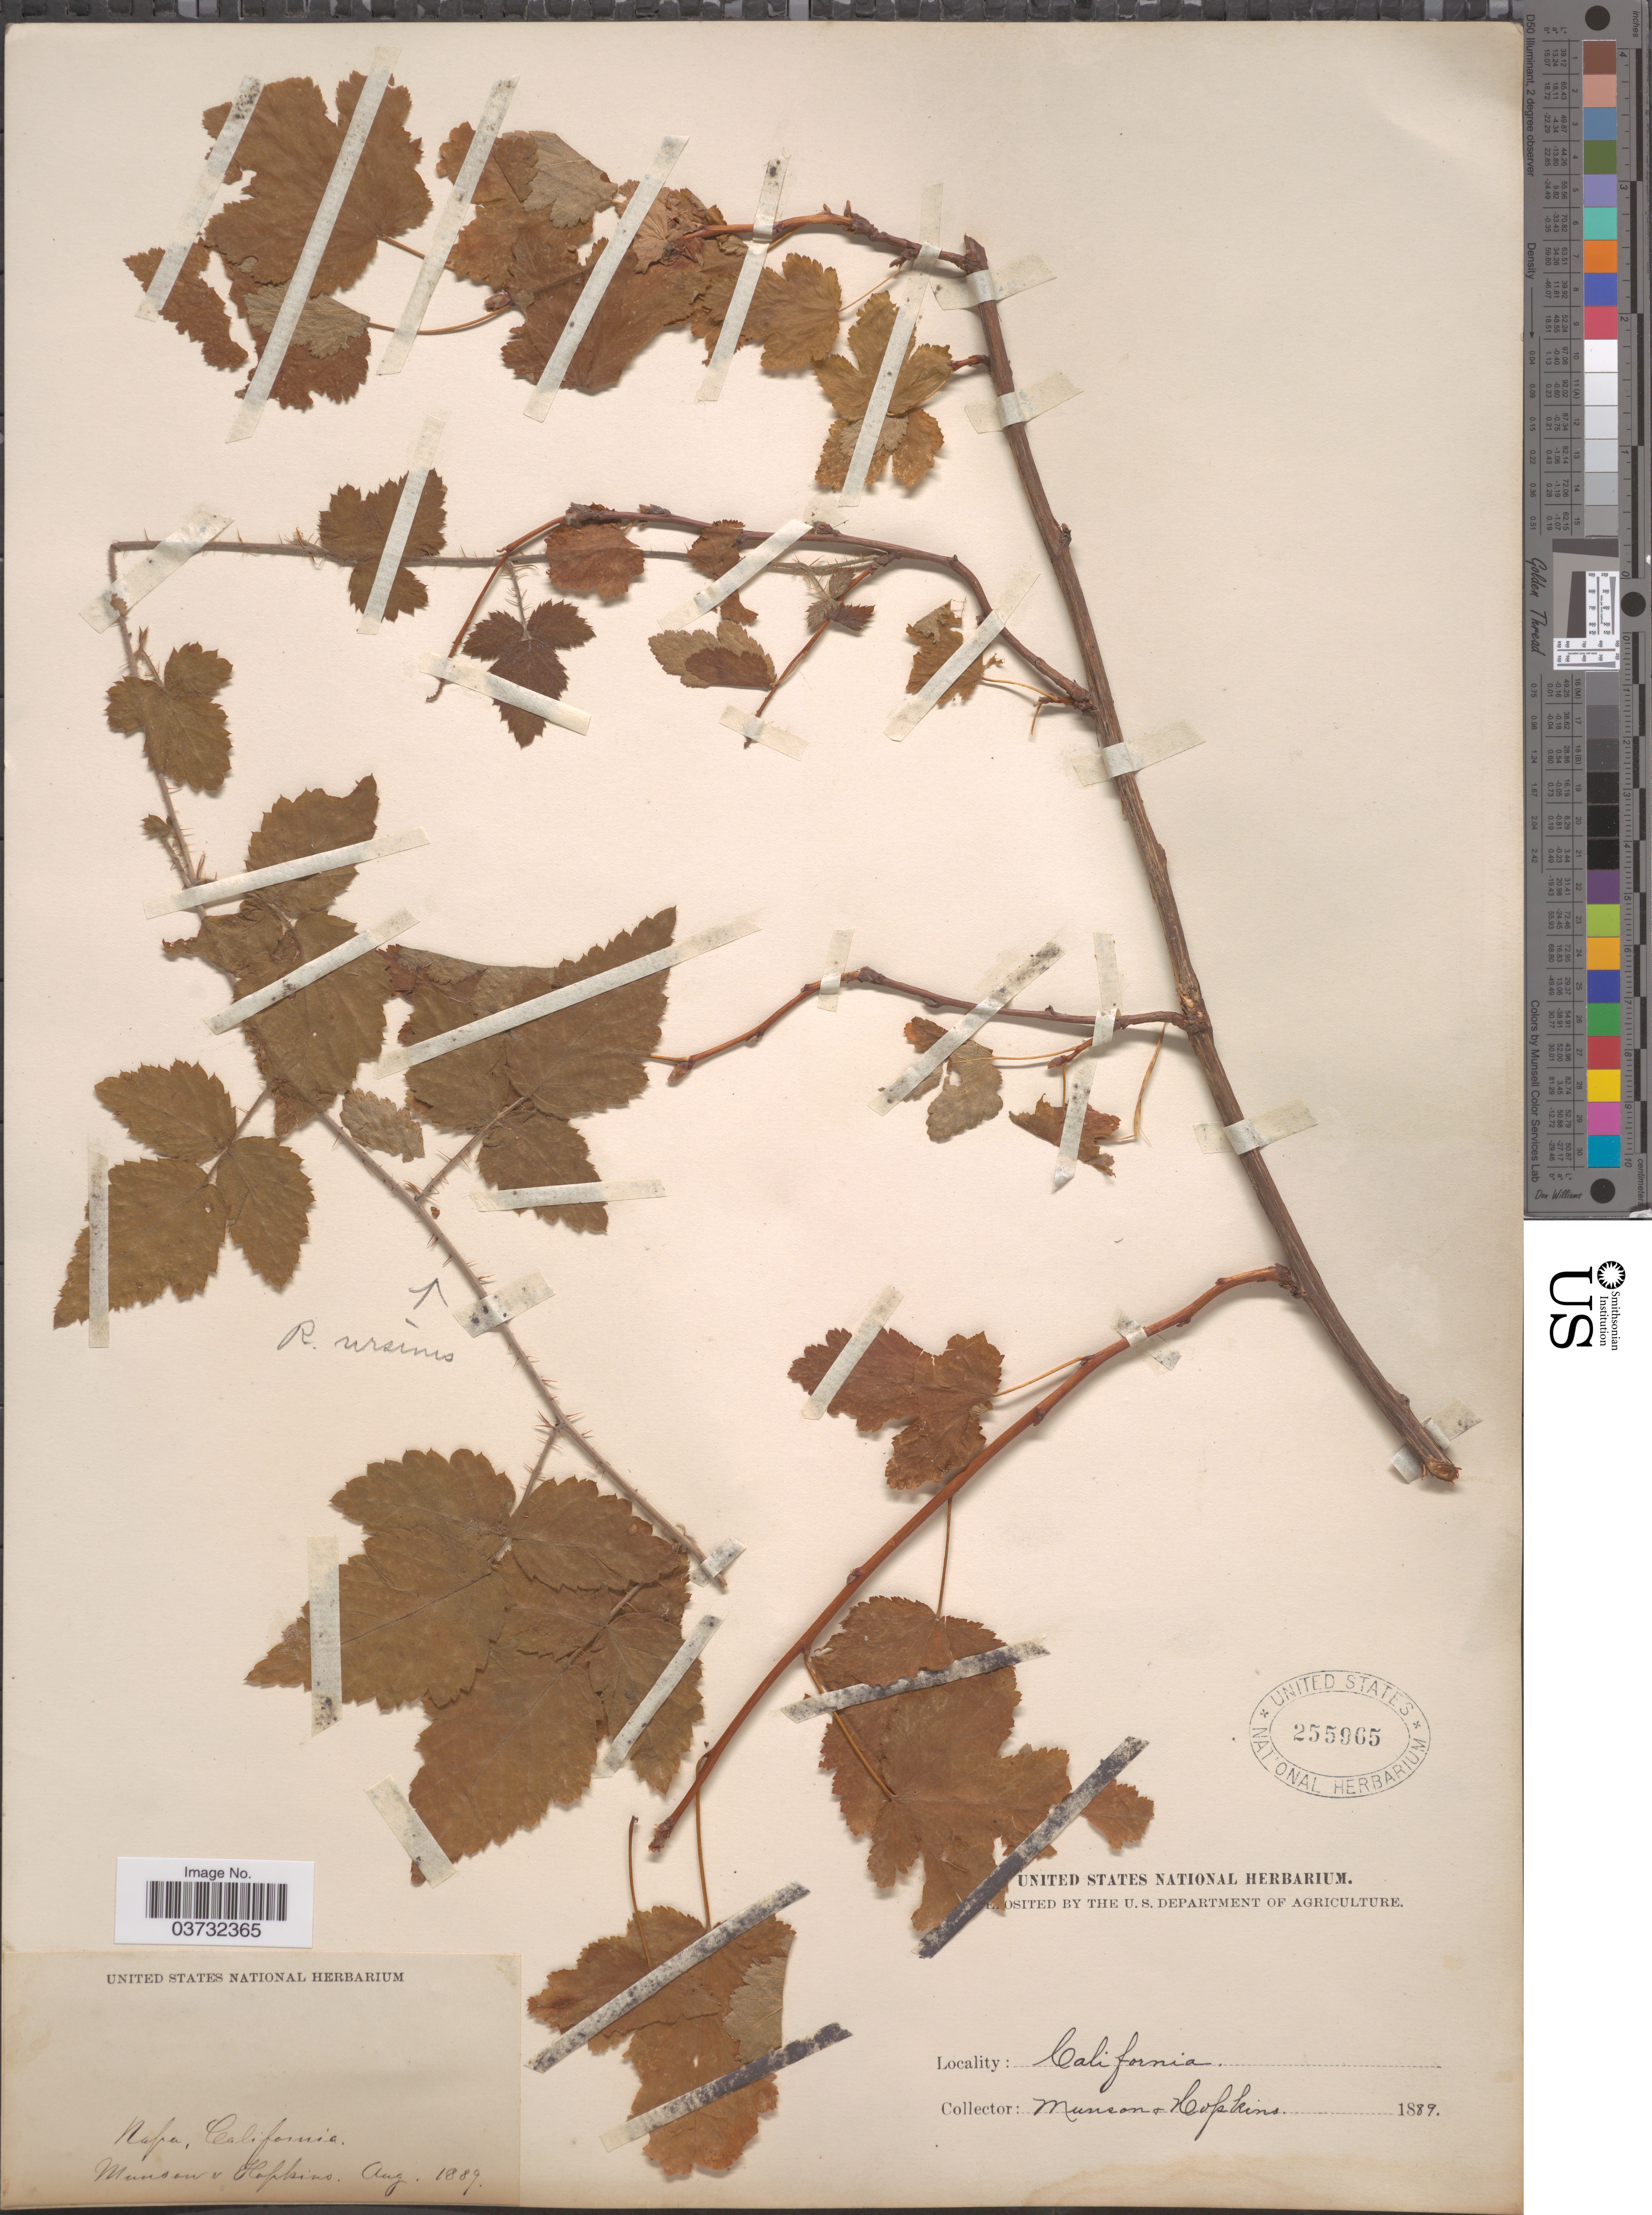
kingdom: Plantae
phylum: Tracheophyta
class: Magnoliopsida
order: Rosales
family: Rosaceae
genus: Rubus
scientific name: Rubus ursinus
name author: (Schltdl.) Cham.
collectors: -. Munson & -- Hopkins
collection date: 1889-08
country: United States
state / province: California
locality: Napa.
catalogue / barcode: US 255965